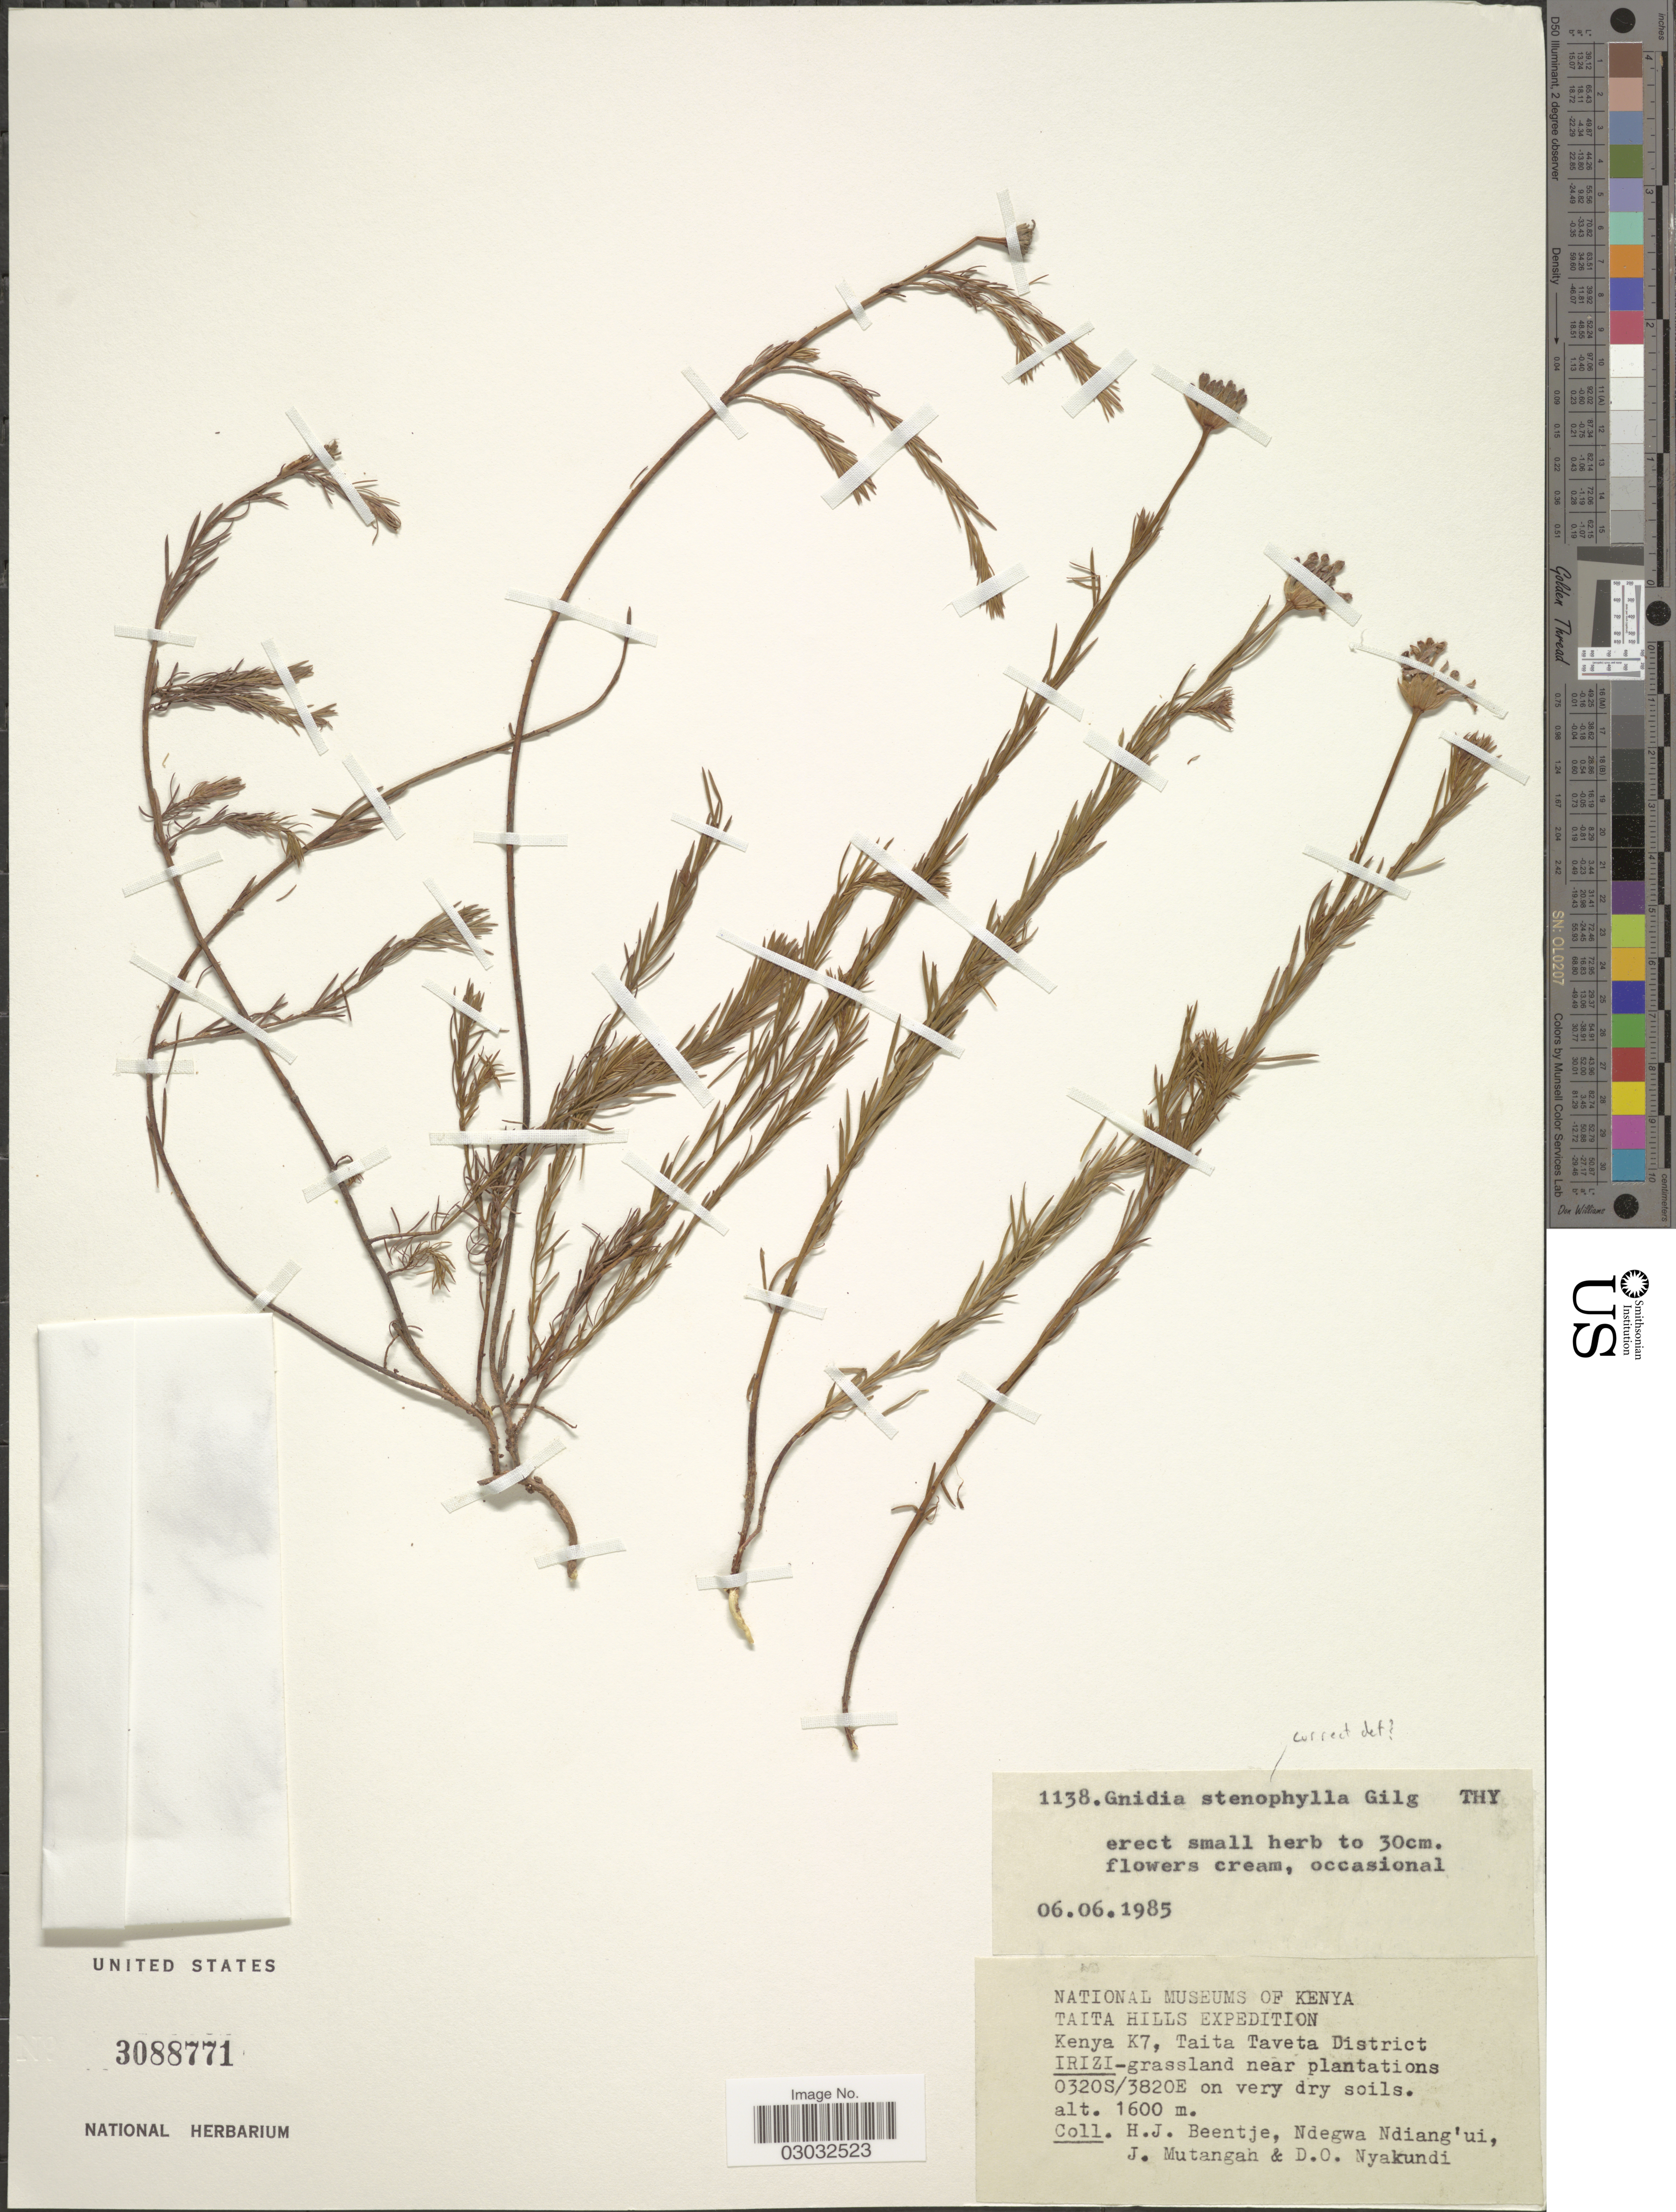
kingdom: Plantae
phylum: Tracheophyta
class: Magnoliopsida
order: Malvales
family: Thymelaeaceae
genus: Lasiosiphon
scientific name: Lasiosiphon stenophyllus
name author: (Gilg) Olaniyan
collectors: H. J. Beentje, Ndegwa Ndiang'ui, J. Mutangah & D. Nyakundi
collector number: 1138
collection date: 1985-06-06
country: Kenya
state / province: Taita Taveta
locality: Kenya K7, Taita Taveta District.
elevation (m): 1600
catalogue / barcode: US 3088771